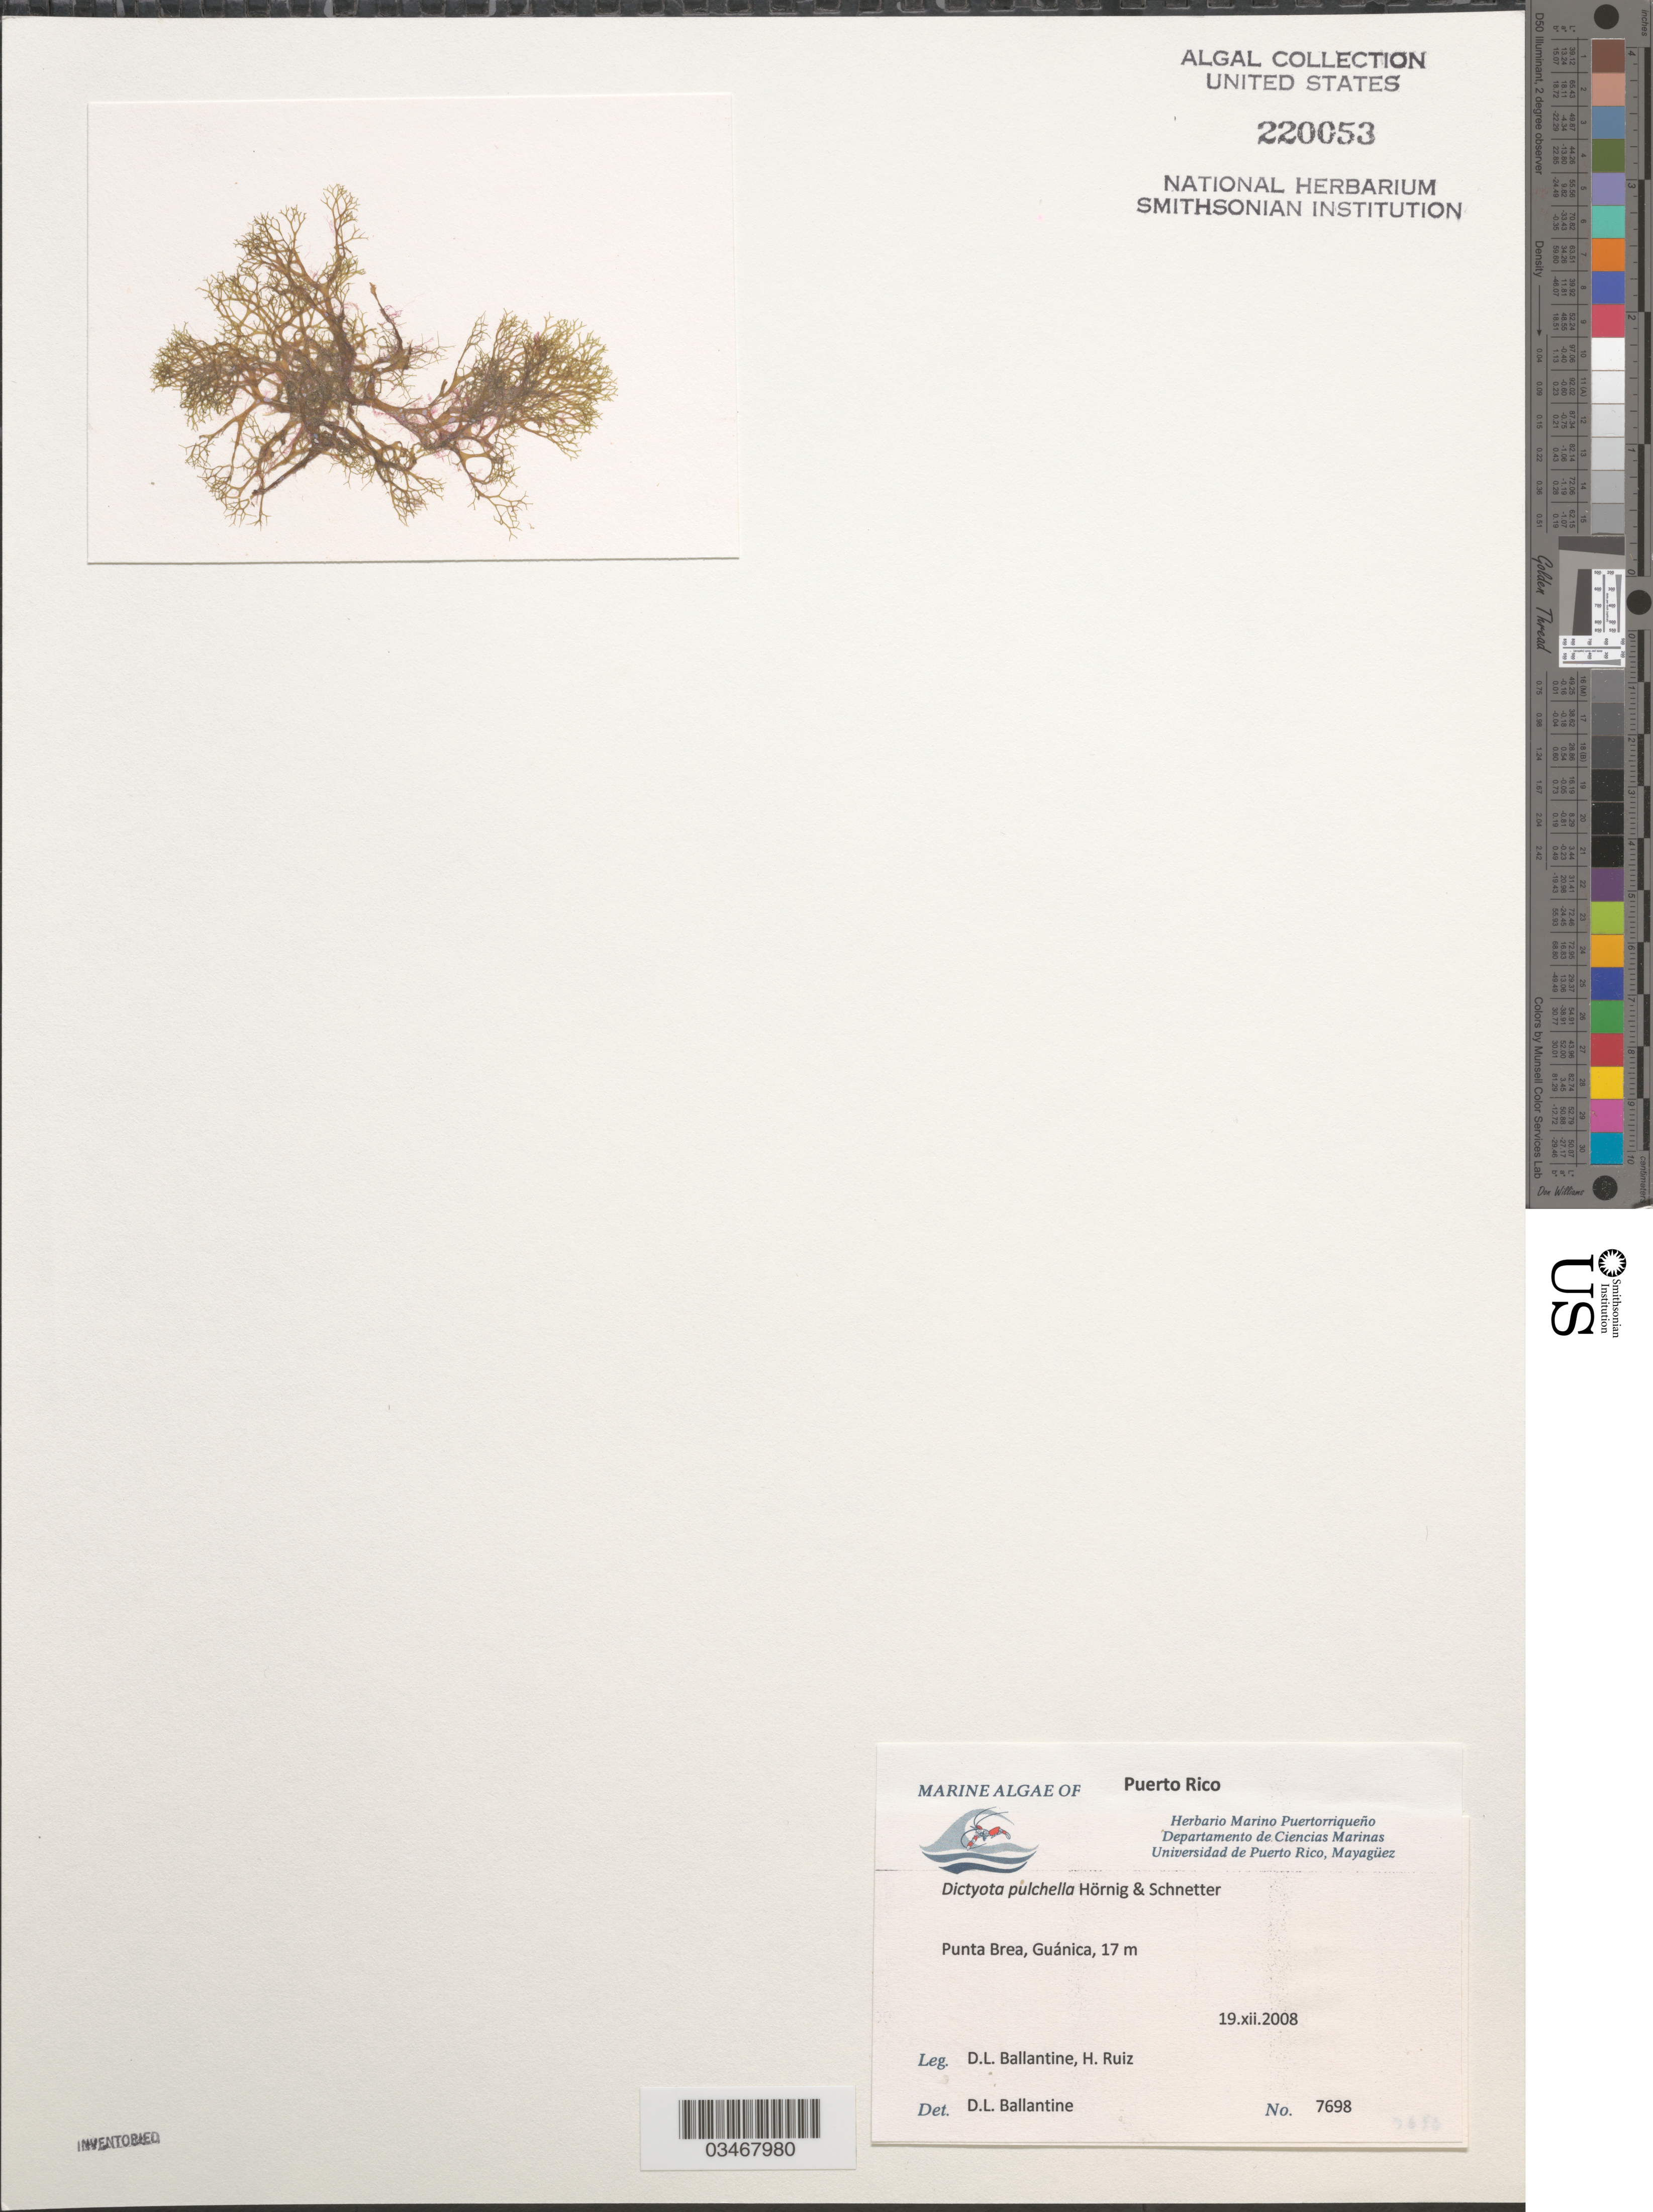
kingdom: Chromista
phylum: Ochrophyta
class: Phaeophyceae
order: Dictyotales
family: Dictyotaceae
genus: Dictyota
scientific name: Dictyota pulchella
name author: I.Hörnig & Schnetter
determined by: Ballantine, D. L.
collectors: D.L. Ballantine & H. Ruiz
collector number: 7698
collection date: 2008-12-19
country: Puerto Rico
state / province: Guanica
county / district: Punta Brea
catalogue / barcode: US 220053